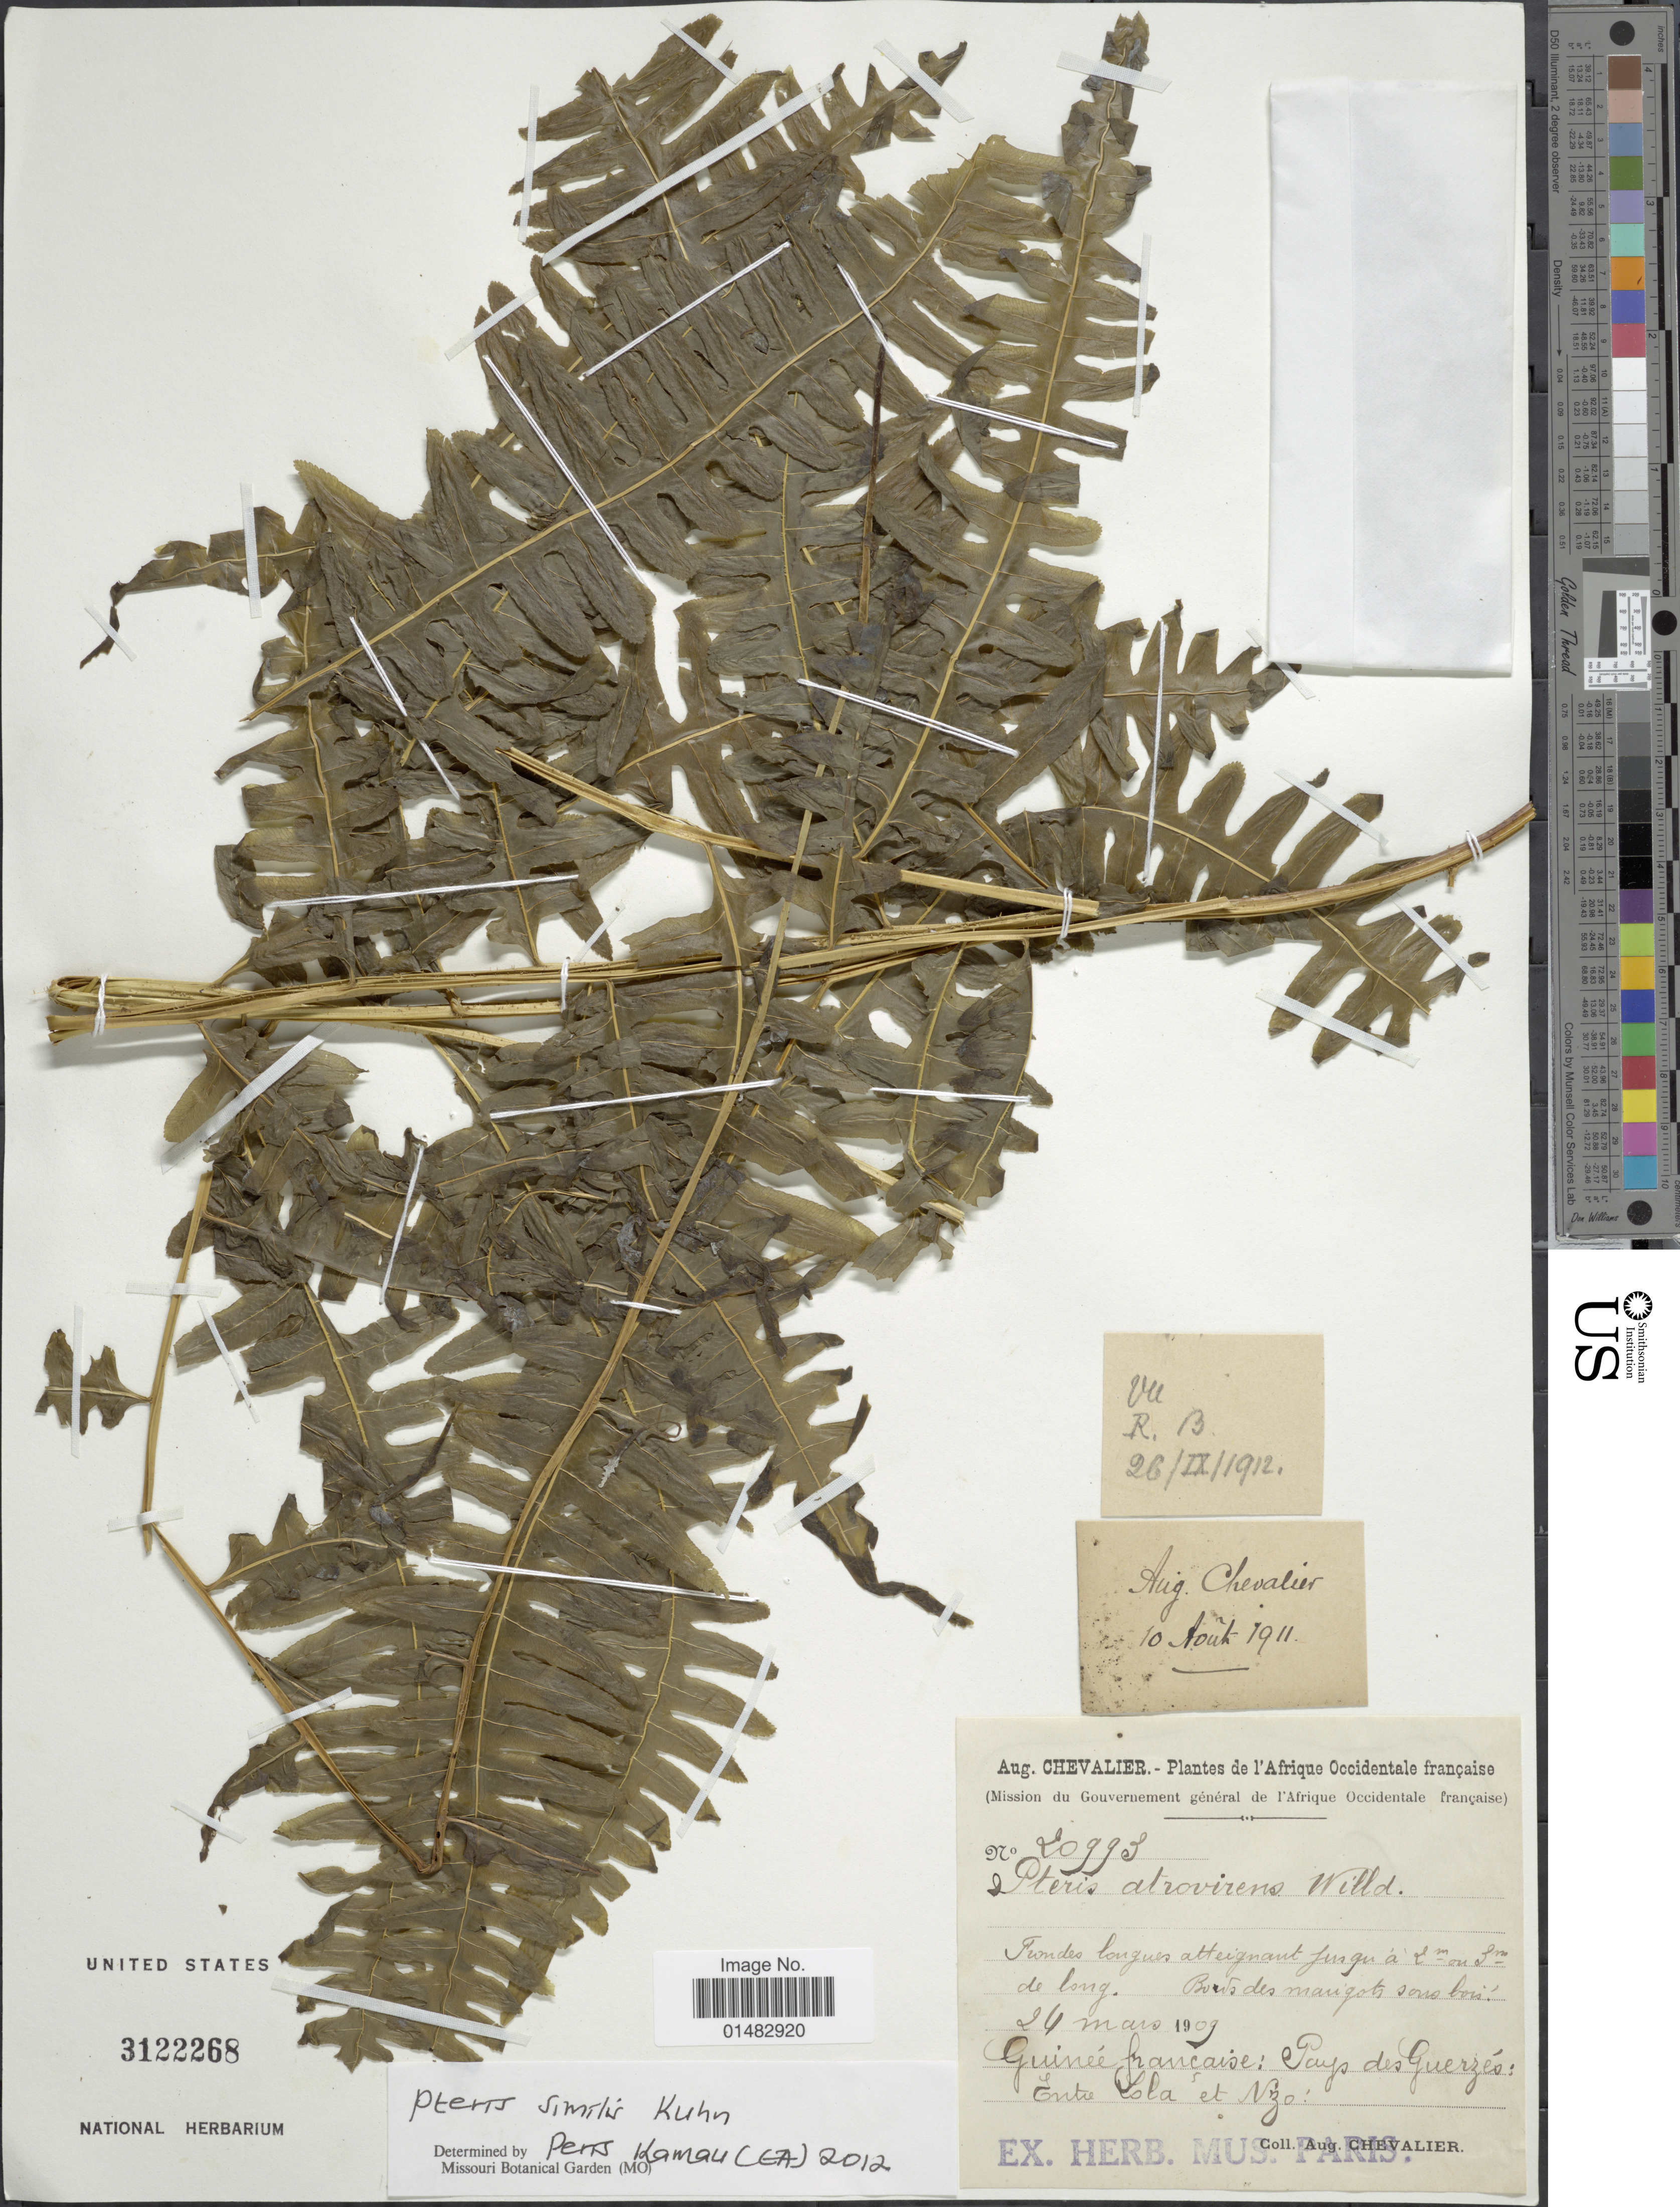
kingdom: Plantae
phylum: Tracheophyta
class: Polypodiopsida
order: Polypodiales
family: Pteridaceae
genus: Pteris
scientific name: Pteris similis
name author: Kuhn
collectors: A. J. Chevalier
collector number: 20993*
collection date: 1909-03-24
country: Guinea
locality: Guinée francaise: Pays des Guerzes: Entre Lola et Nzo.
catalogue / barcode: US 3122268